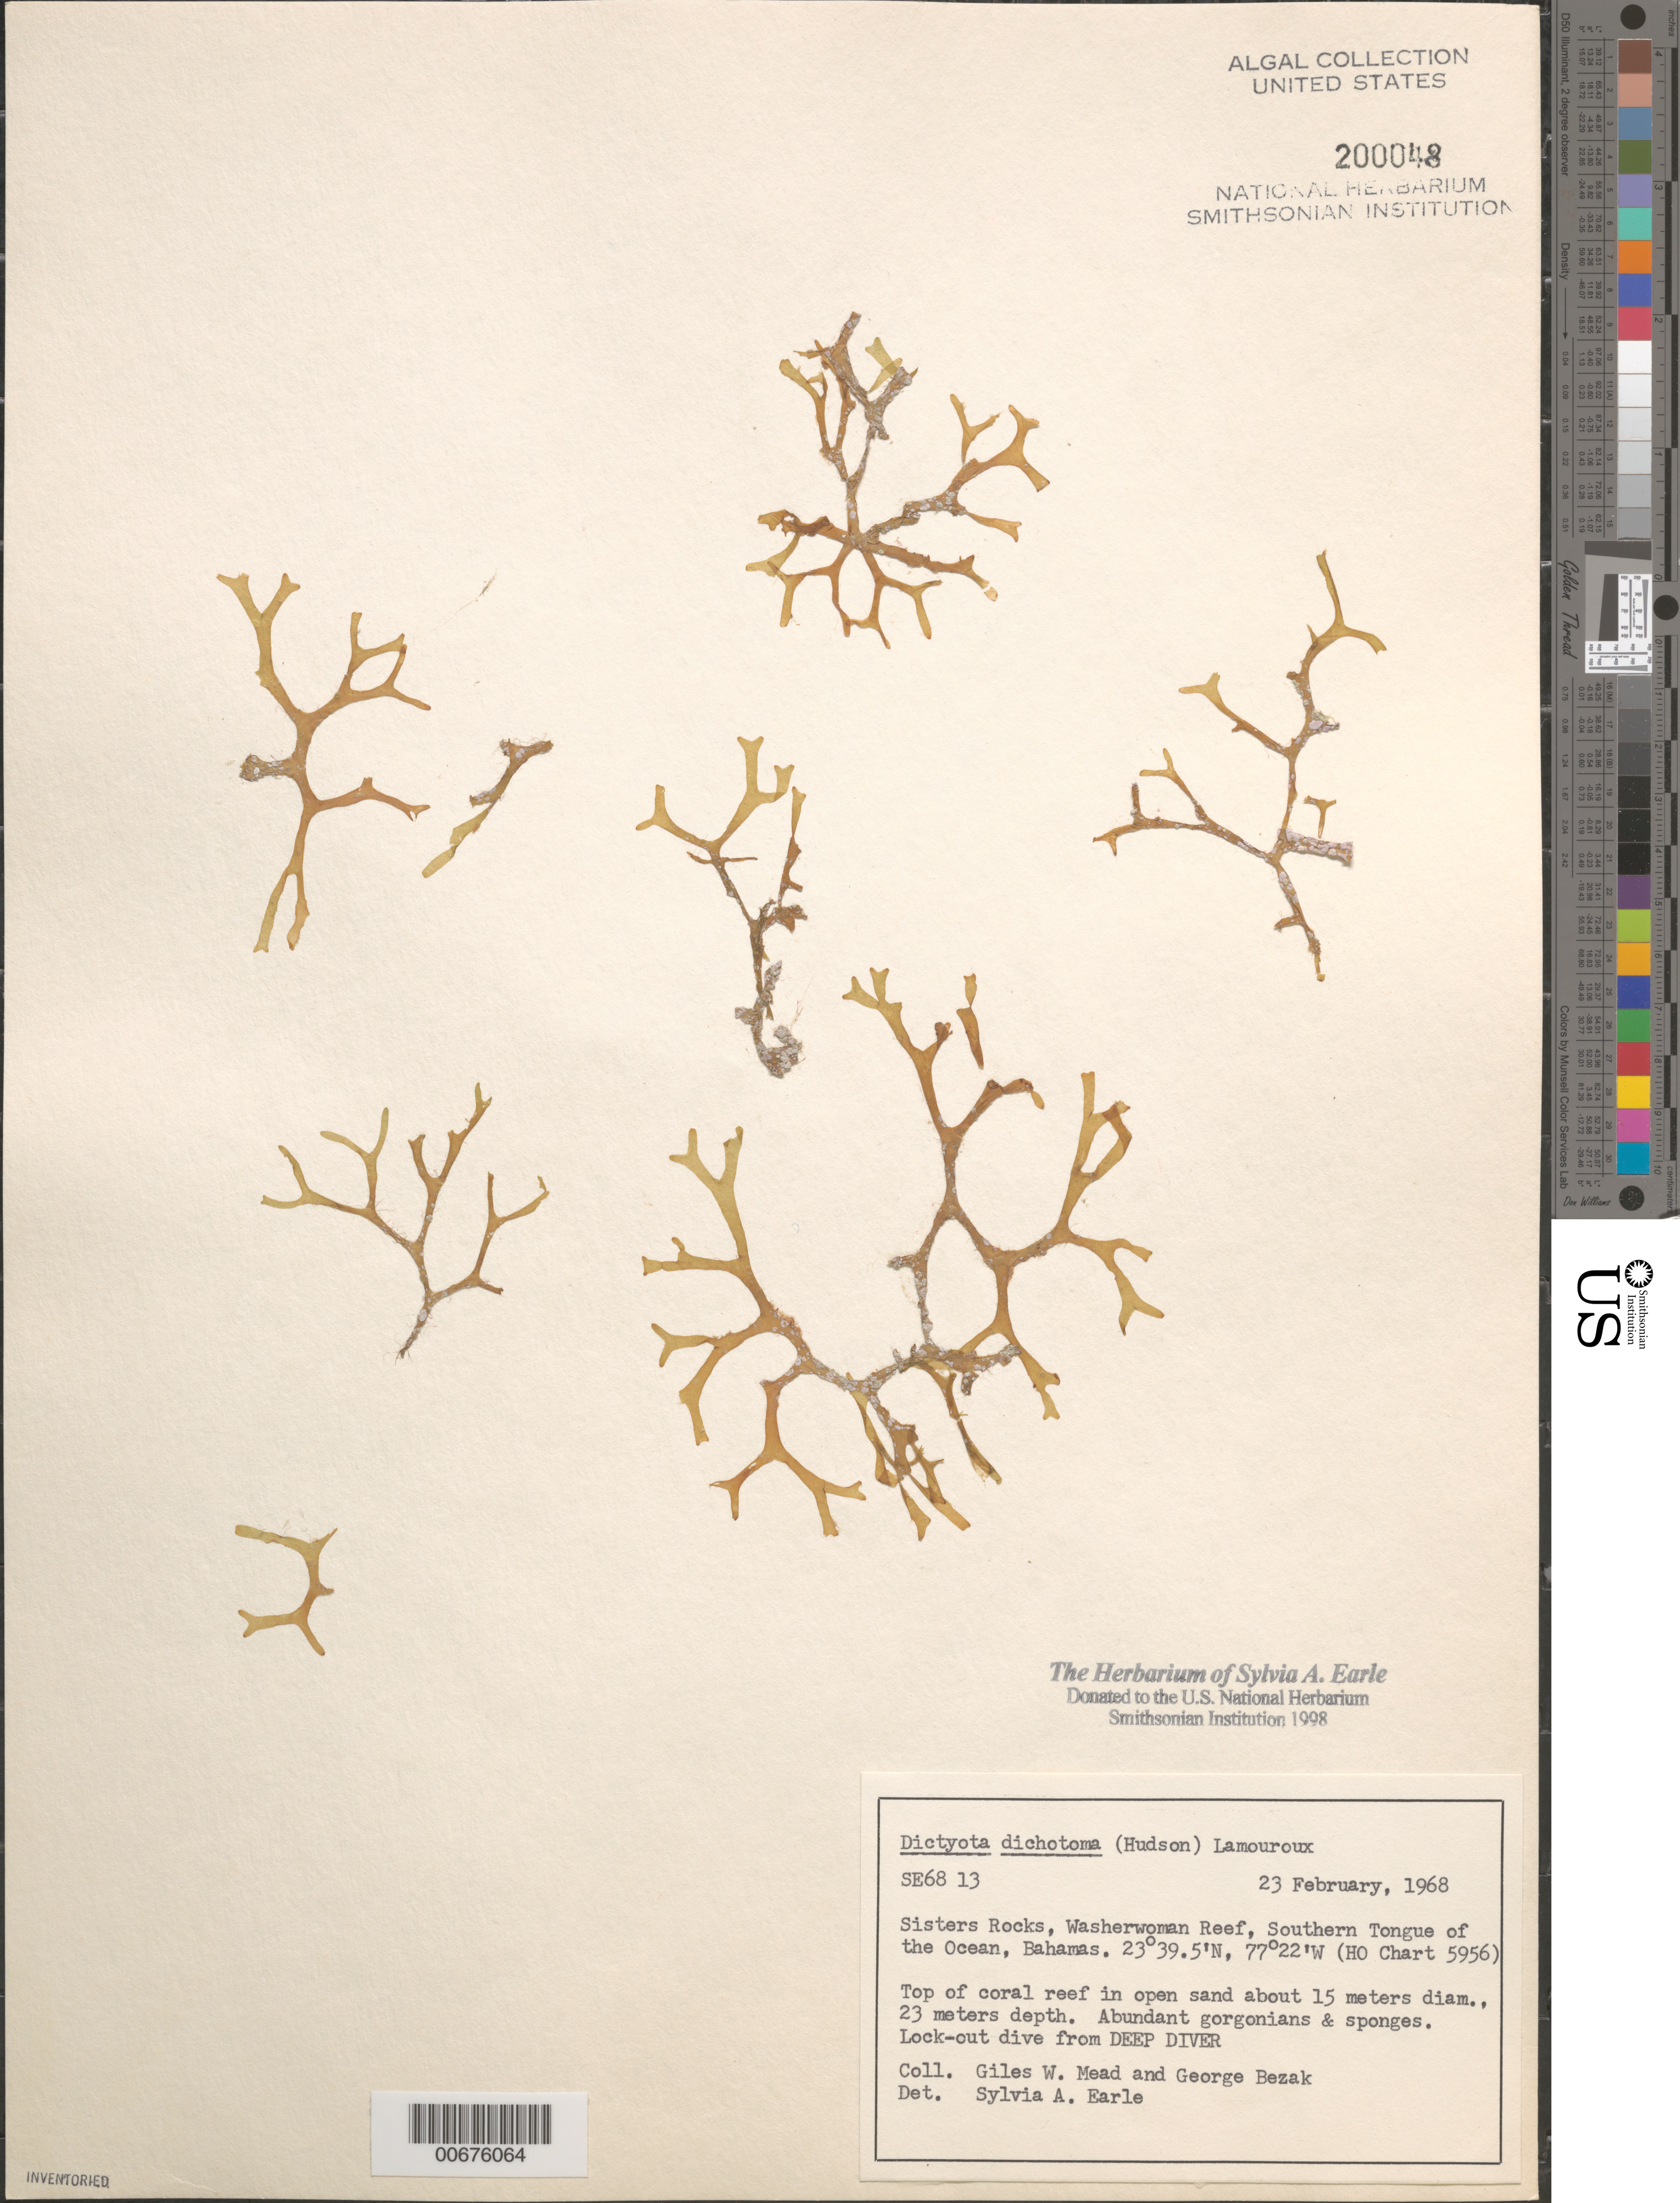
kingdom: Chromista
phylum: Ochrophyta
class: Phaeophyceae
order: Dictyotales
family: Dictyotaceae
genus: Dictyota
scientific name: Dictyota dichotoma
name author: (Huds.) J.V.Lamouroux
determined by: Earle, S. A.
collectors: G. W. Mead & G. Bezak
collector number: SE 6313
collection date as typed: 23 Feb 1968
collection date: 1968-02-23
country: Bahamas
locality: Sisters Rocks, Washerwoman Reef, Southern Tongue of the Ocean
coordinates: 23 39.5' N, 77 22' W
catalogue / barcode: US 200048